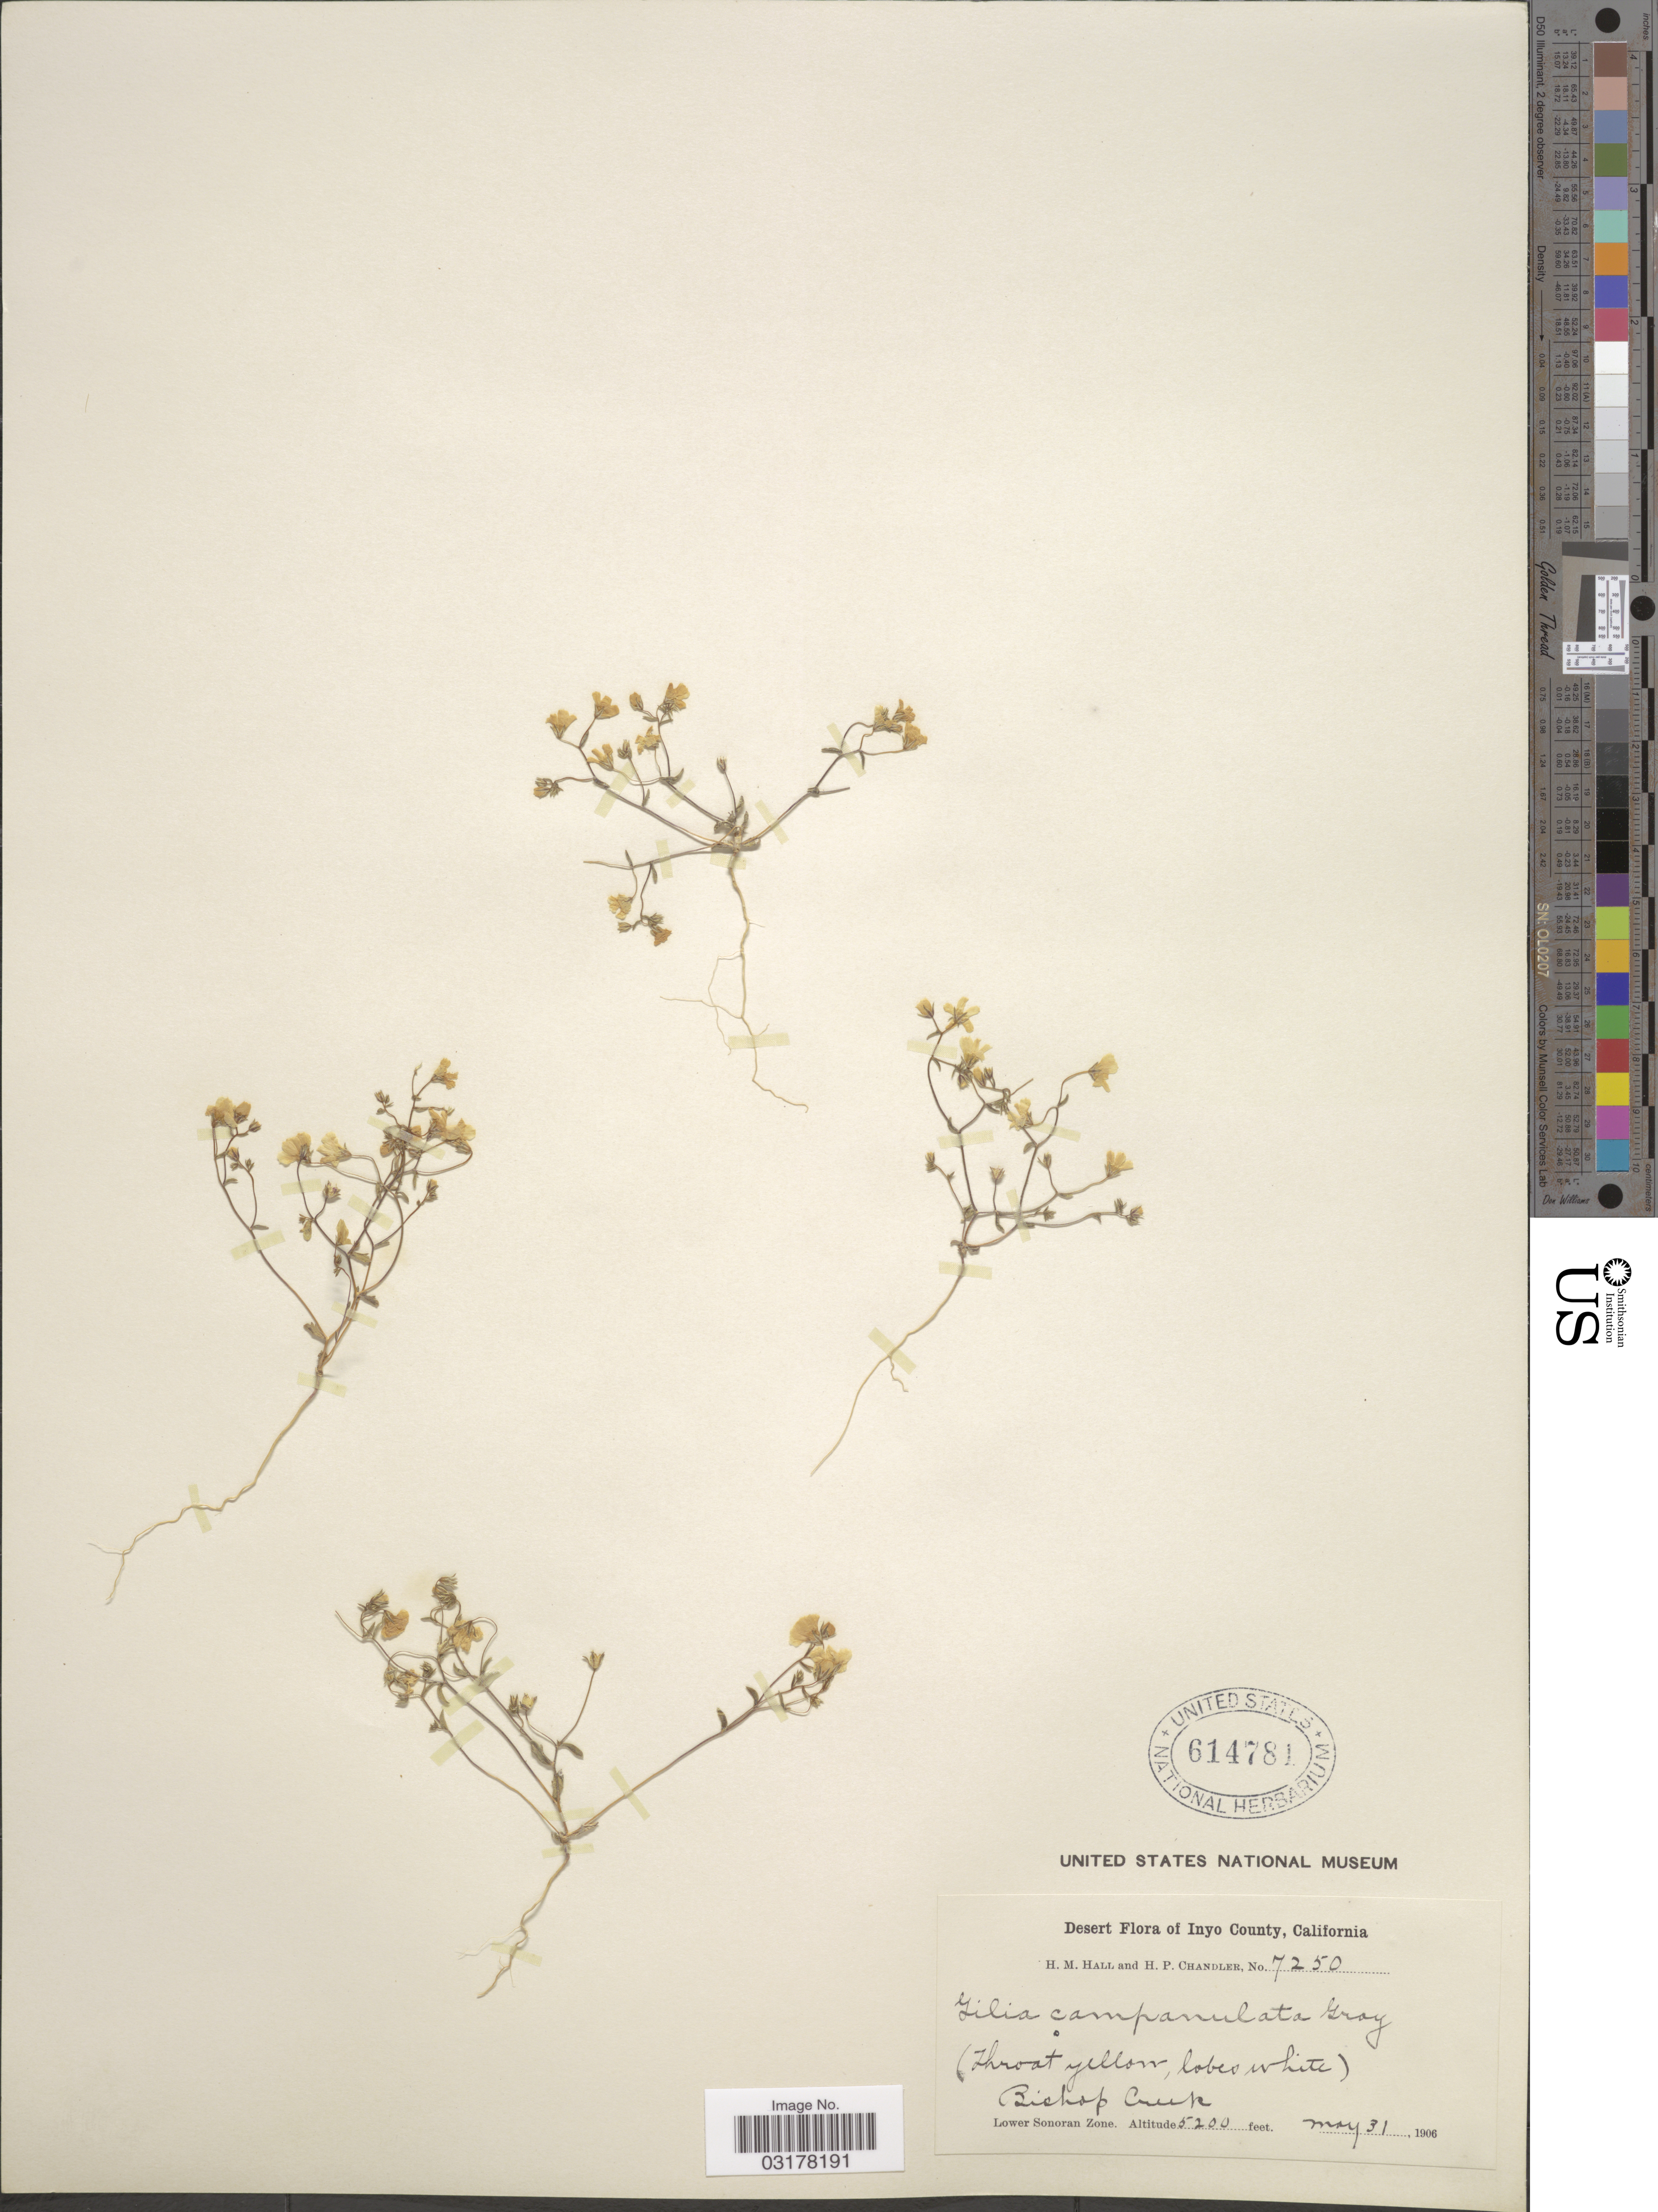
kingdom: Plantae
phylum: Tracheophyta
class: Magnoliopsida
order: Ericales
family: Polemoniaceae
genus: Linanthus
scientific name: Linanthus inyoensis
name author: (I.M. Johnst.) J.M. Porter & L.A. Johnson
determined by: Strong, Mark T., (BOT), Smithsonian Institution - National Museum of Natural History (UNITED STATES)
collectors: H. M. Hall & H. Chandler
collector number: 7250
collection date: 1906-05-31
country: United States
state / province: California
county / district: Inyo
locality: Inyo County. Bishop Creek.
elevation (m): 1585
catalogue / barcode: US 614781